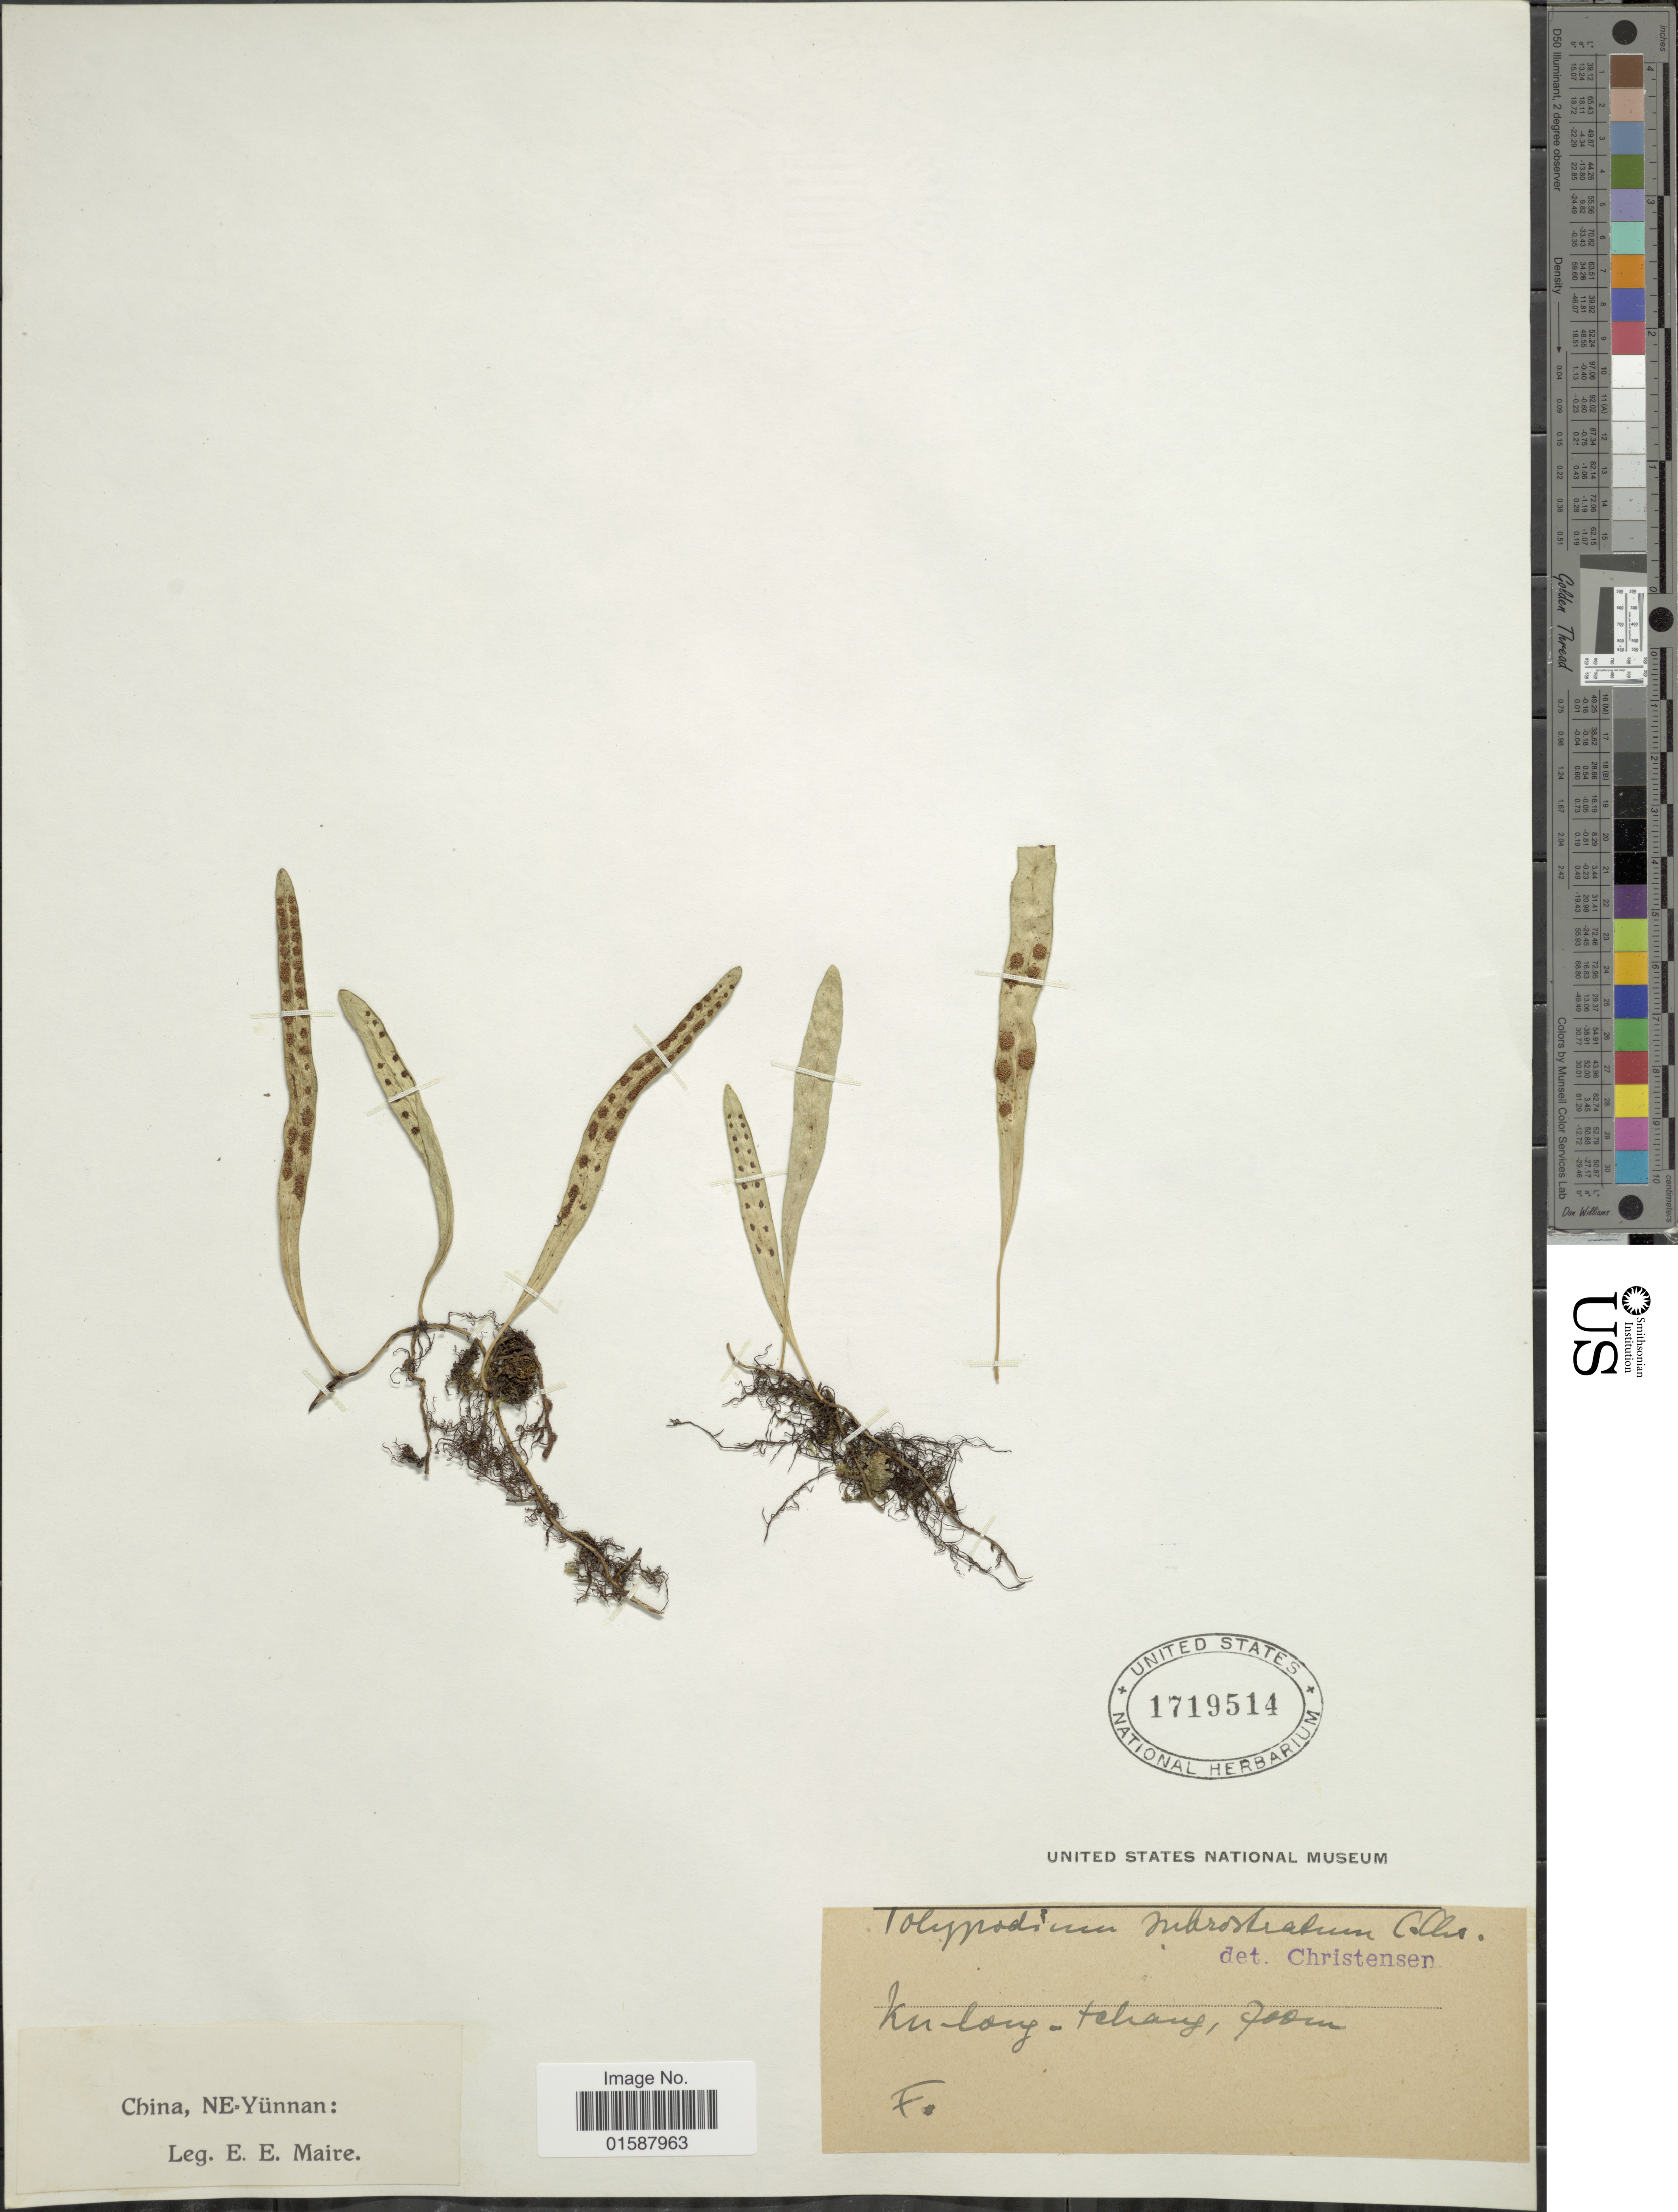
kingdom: Plantae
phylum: Tracheophyta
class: Polypodiopsida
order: Polypodiales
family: Polypodiaceae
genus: Lepisorus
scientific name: Lepisorus subrostratus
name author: (C. Chr.) C. Chr. & Tardieu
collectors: E. E. Maire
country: China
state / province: Yunnan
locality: NE-Yünnan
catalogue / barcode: US 1719514